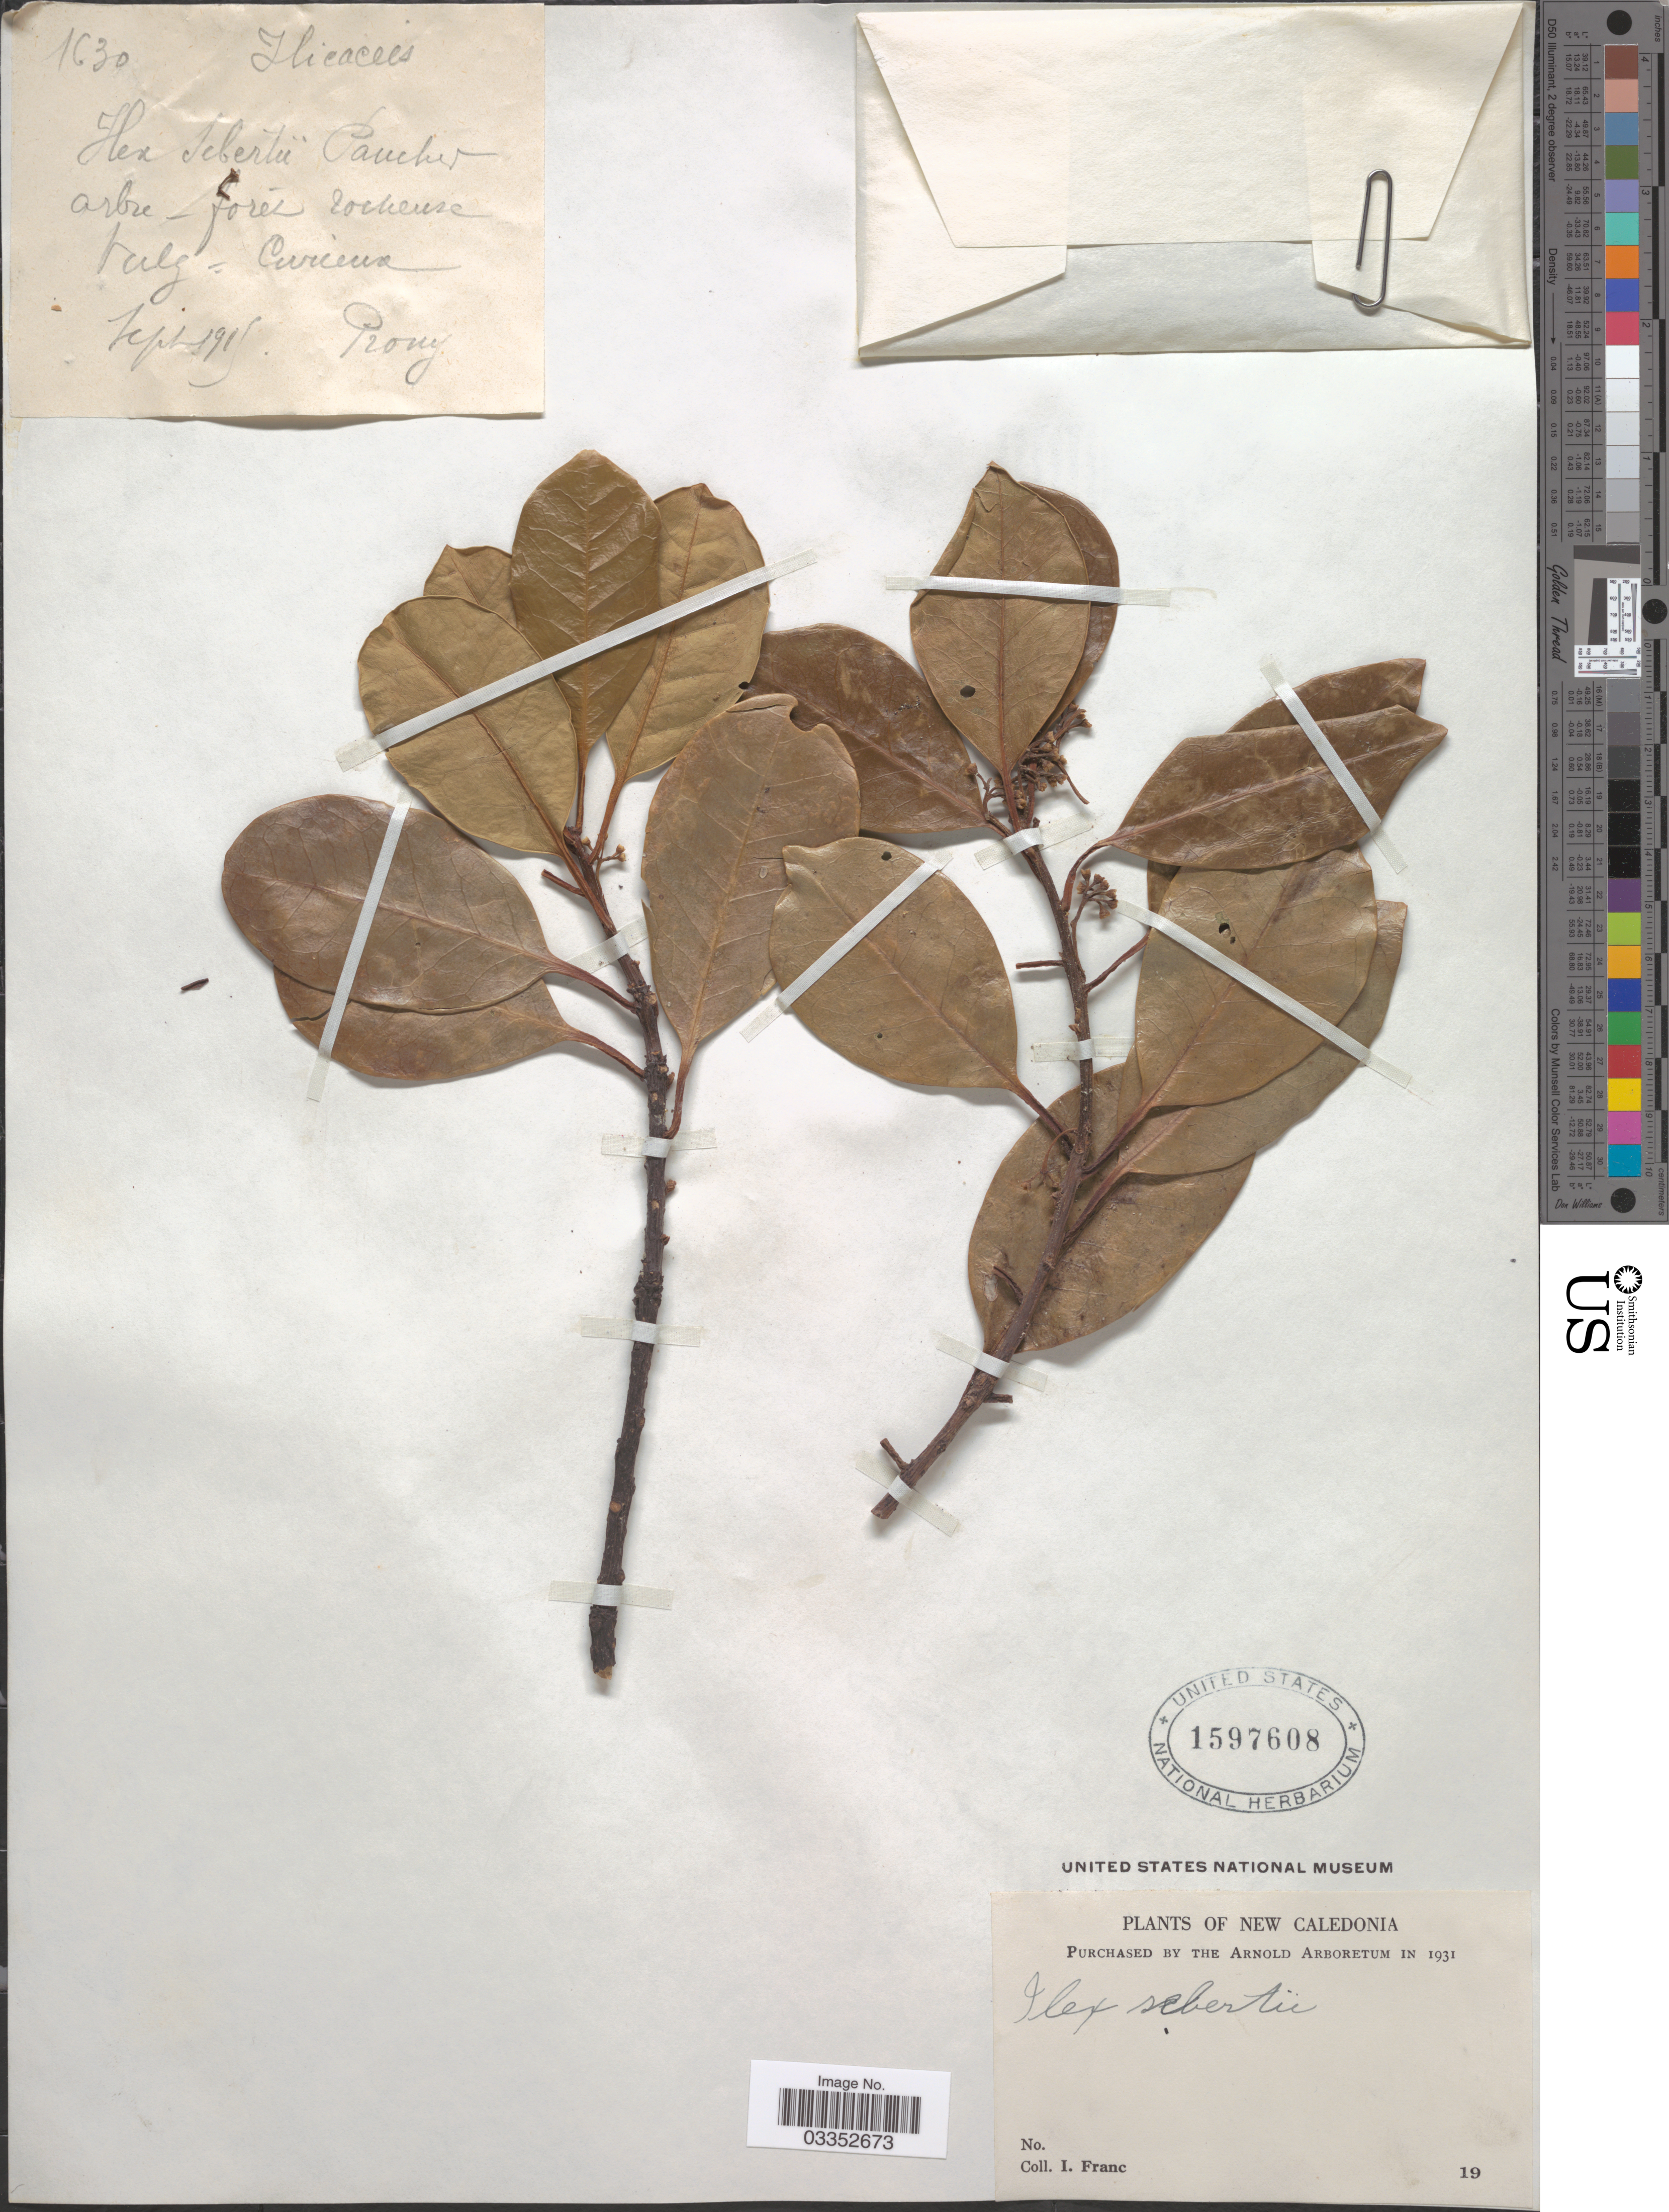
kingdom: Plantae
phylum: Tracheophyta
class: Magnoliopsida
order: Aquifoliales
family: Aquifoliaceae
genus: Ilex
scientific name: Ilex sebertii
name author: Pancher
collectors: I. Franc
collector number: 1630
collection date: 1905-09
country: New Caledonia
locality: Prony.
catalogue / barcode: US 1597608